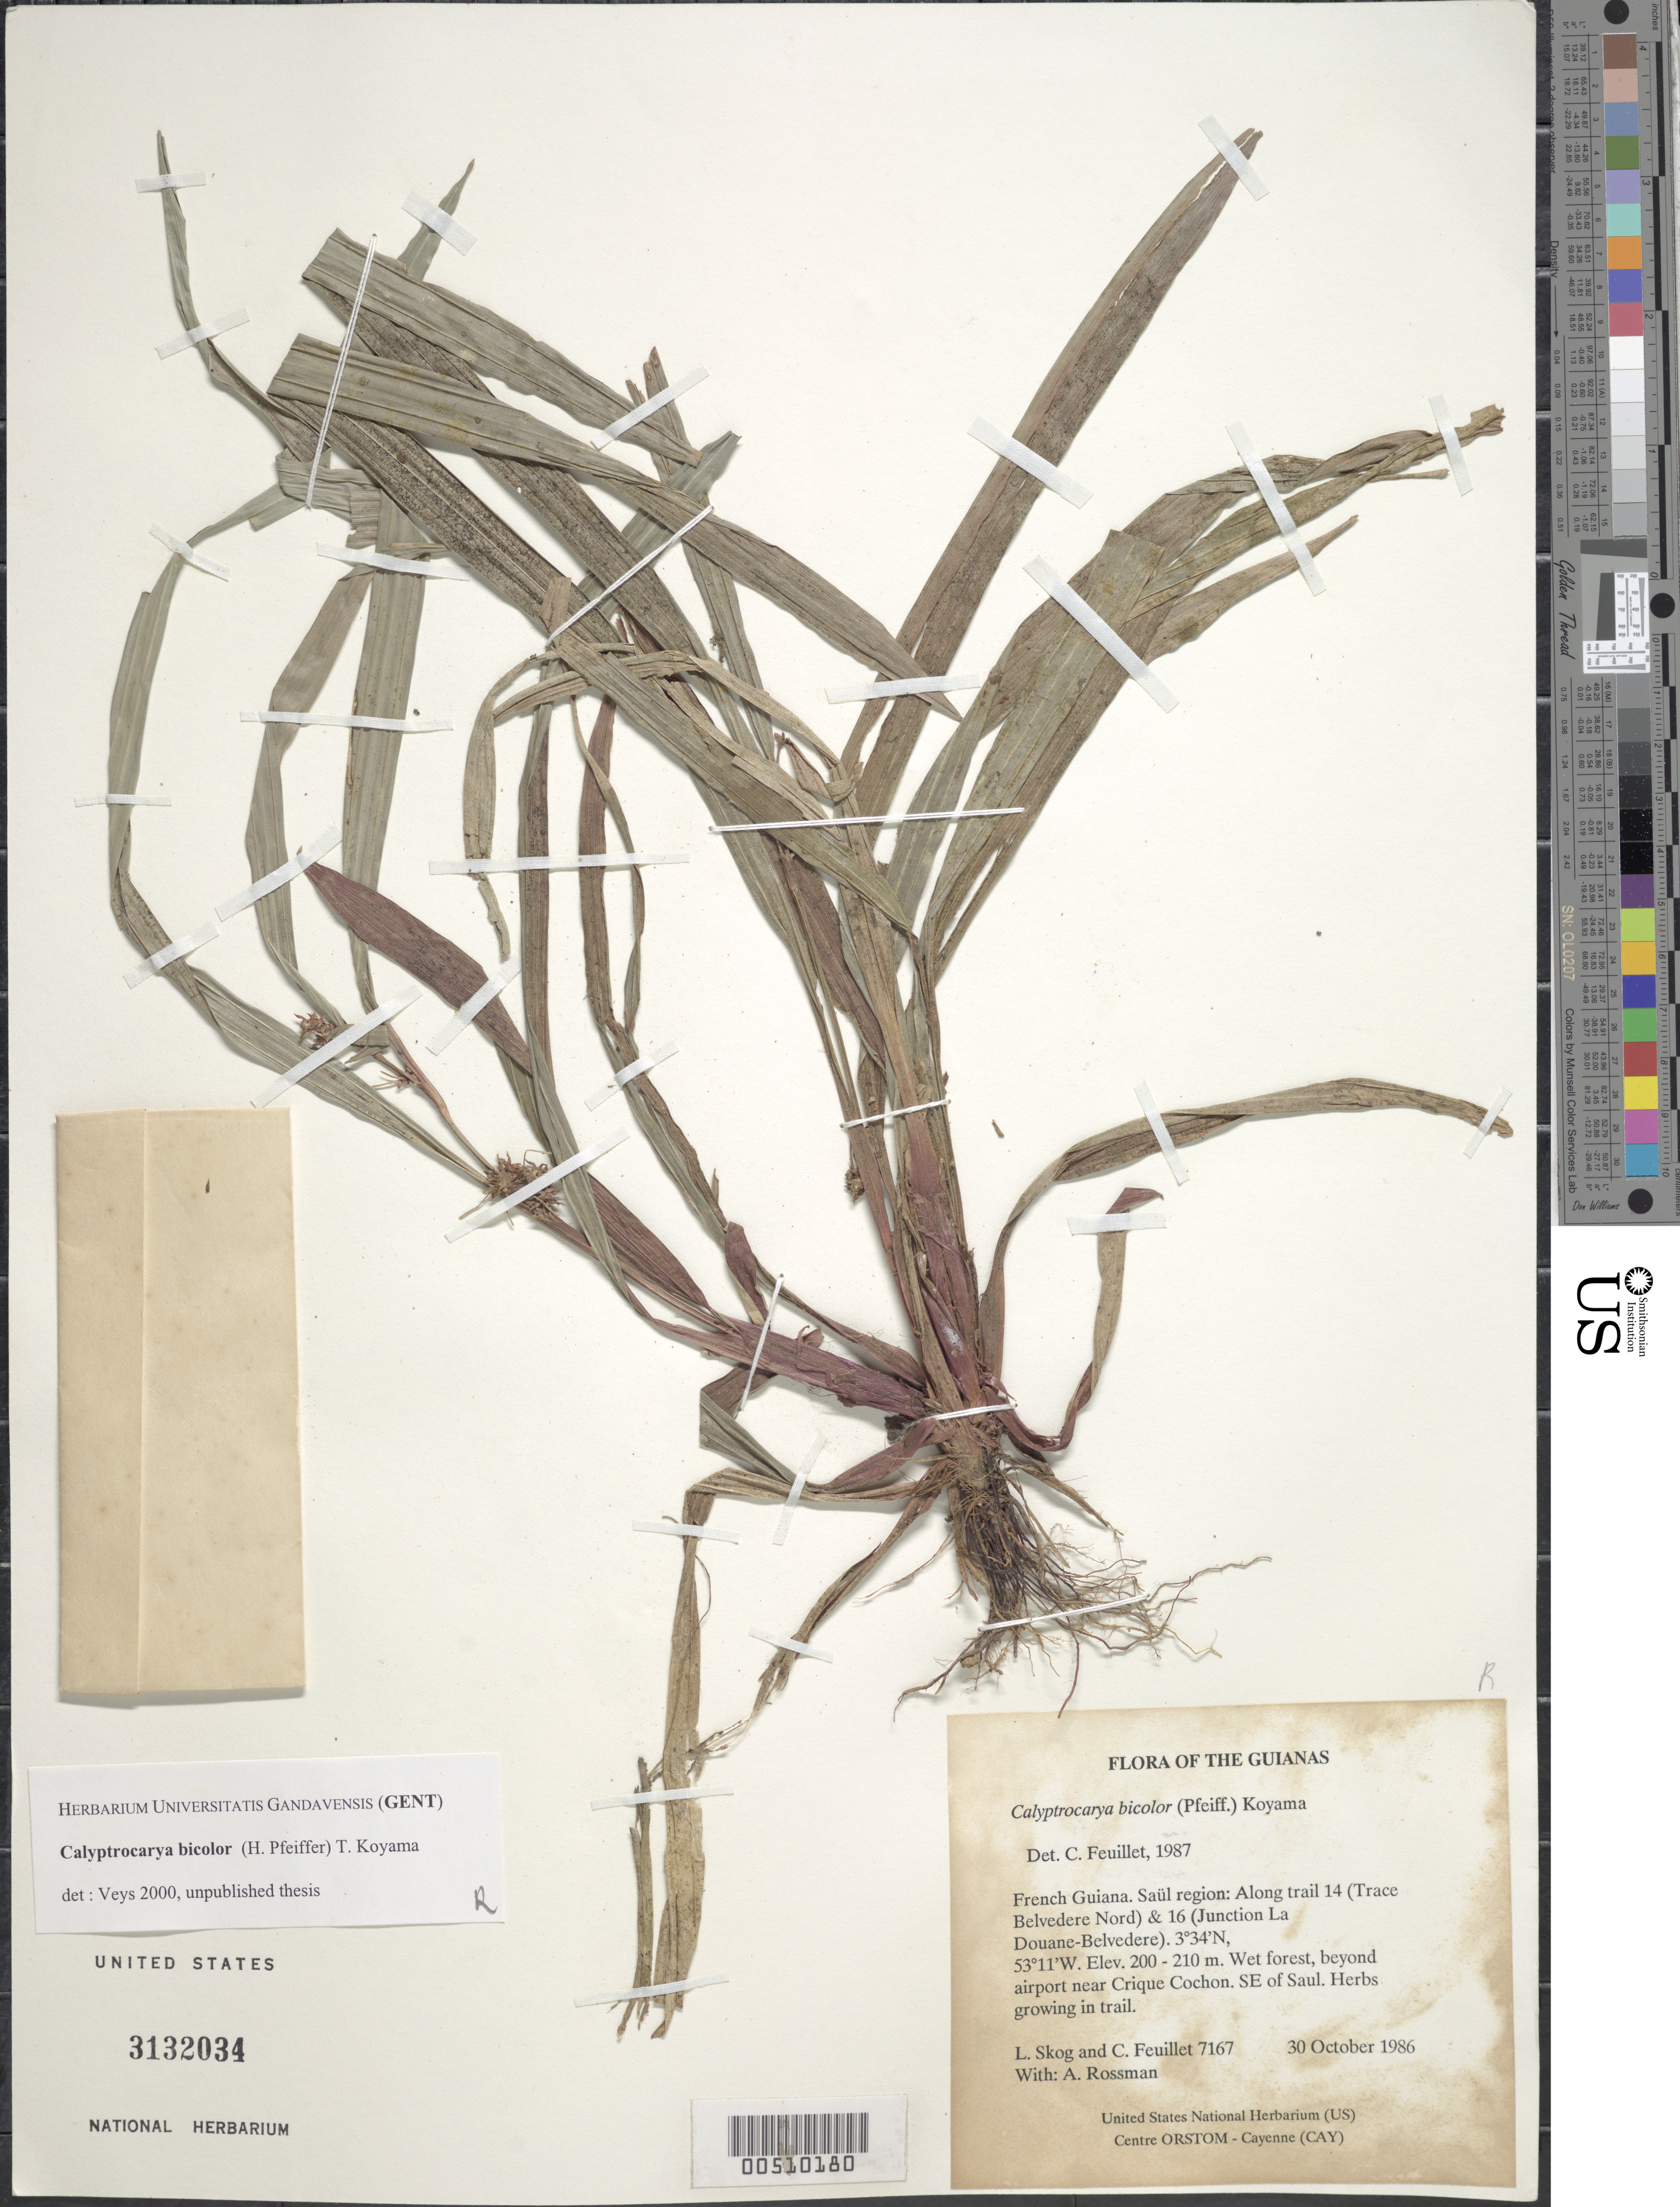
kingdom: Plantae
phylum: Tracheophyta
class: Liliopsida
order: Poales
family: Cyperaceae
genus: Calyptrocarya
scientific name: Calyptrocarya bicolor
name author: (H. Pfeiff.) T. Koyama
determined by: Feuillet, C.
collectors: L. E. Skog, C. Feuillet & A. Rossman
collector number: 7167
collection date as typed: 30 Oct 1986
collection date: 1986-10-30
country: French Guiana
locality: Saul Region, Along trail 14 (Trace Belvedere Nord) & 16 (Junction La Douane-Belvedere), SE of Saul.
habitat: Wet forest, beyond airport near Crique Cochon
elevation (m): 200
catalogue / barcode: US 3132034